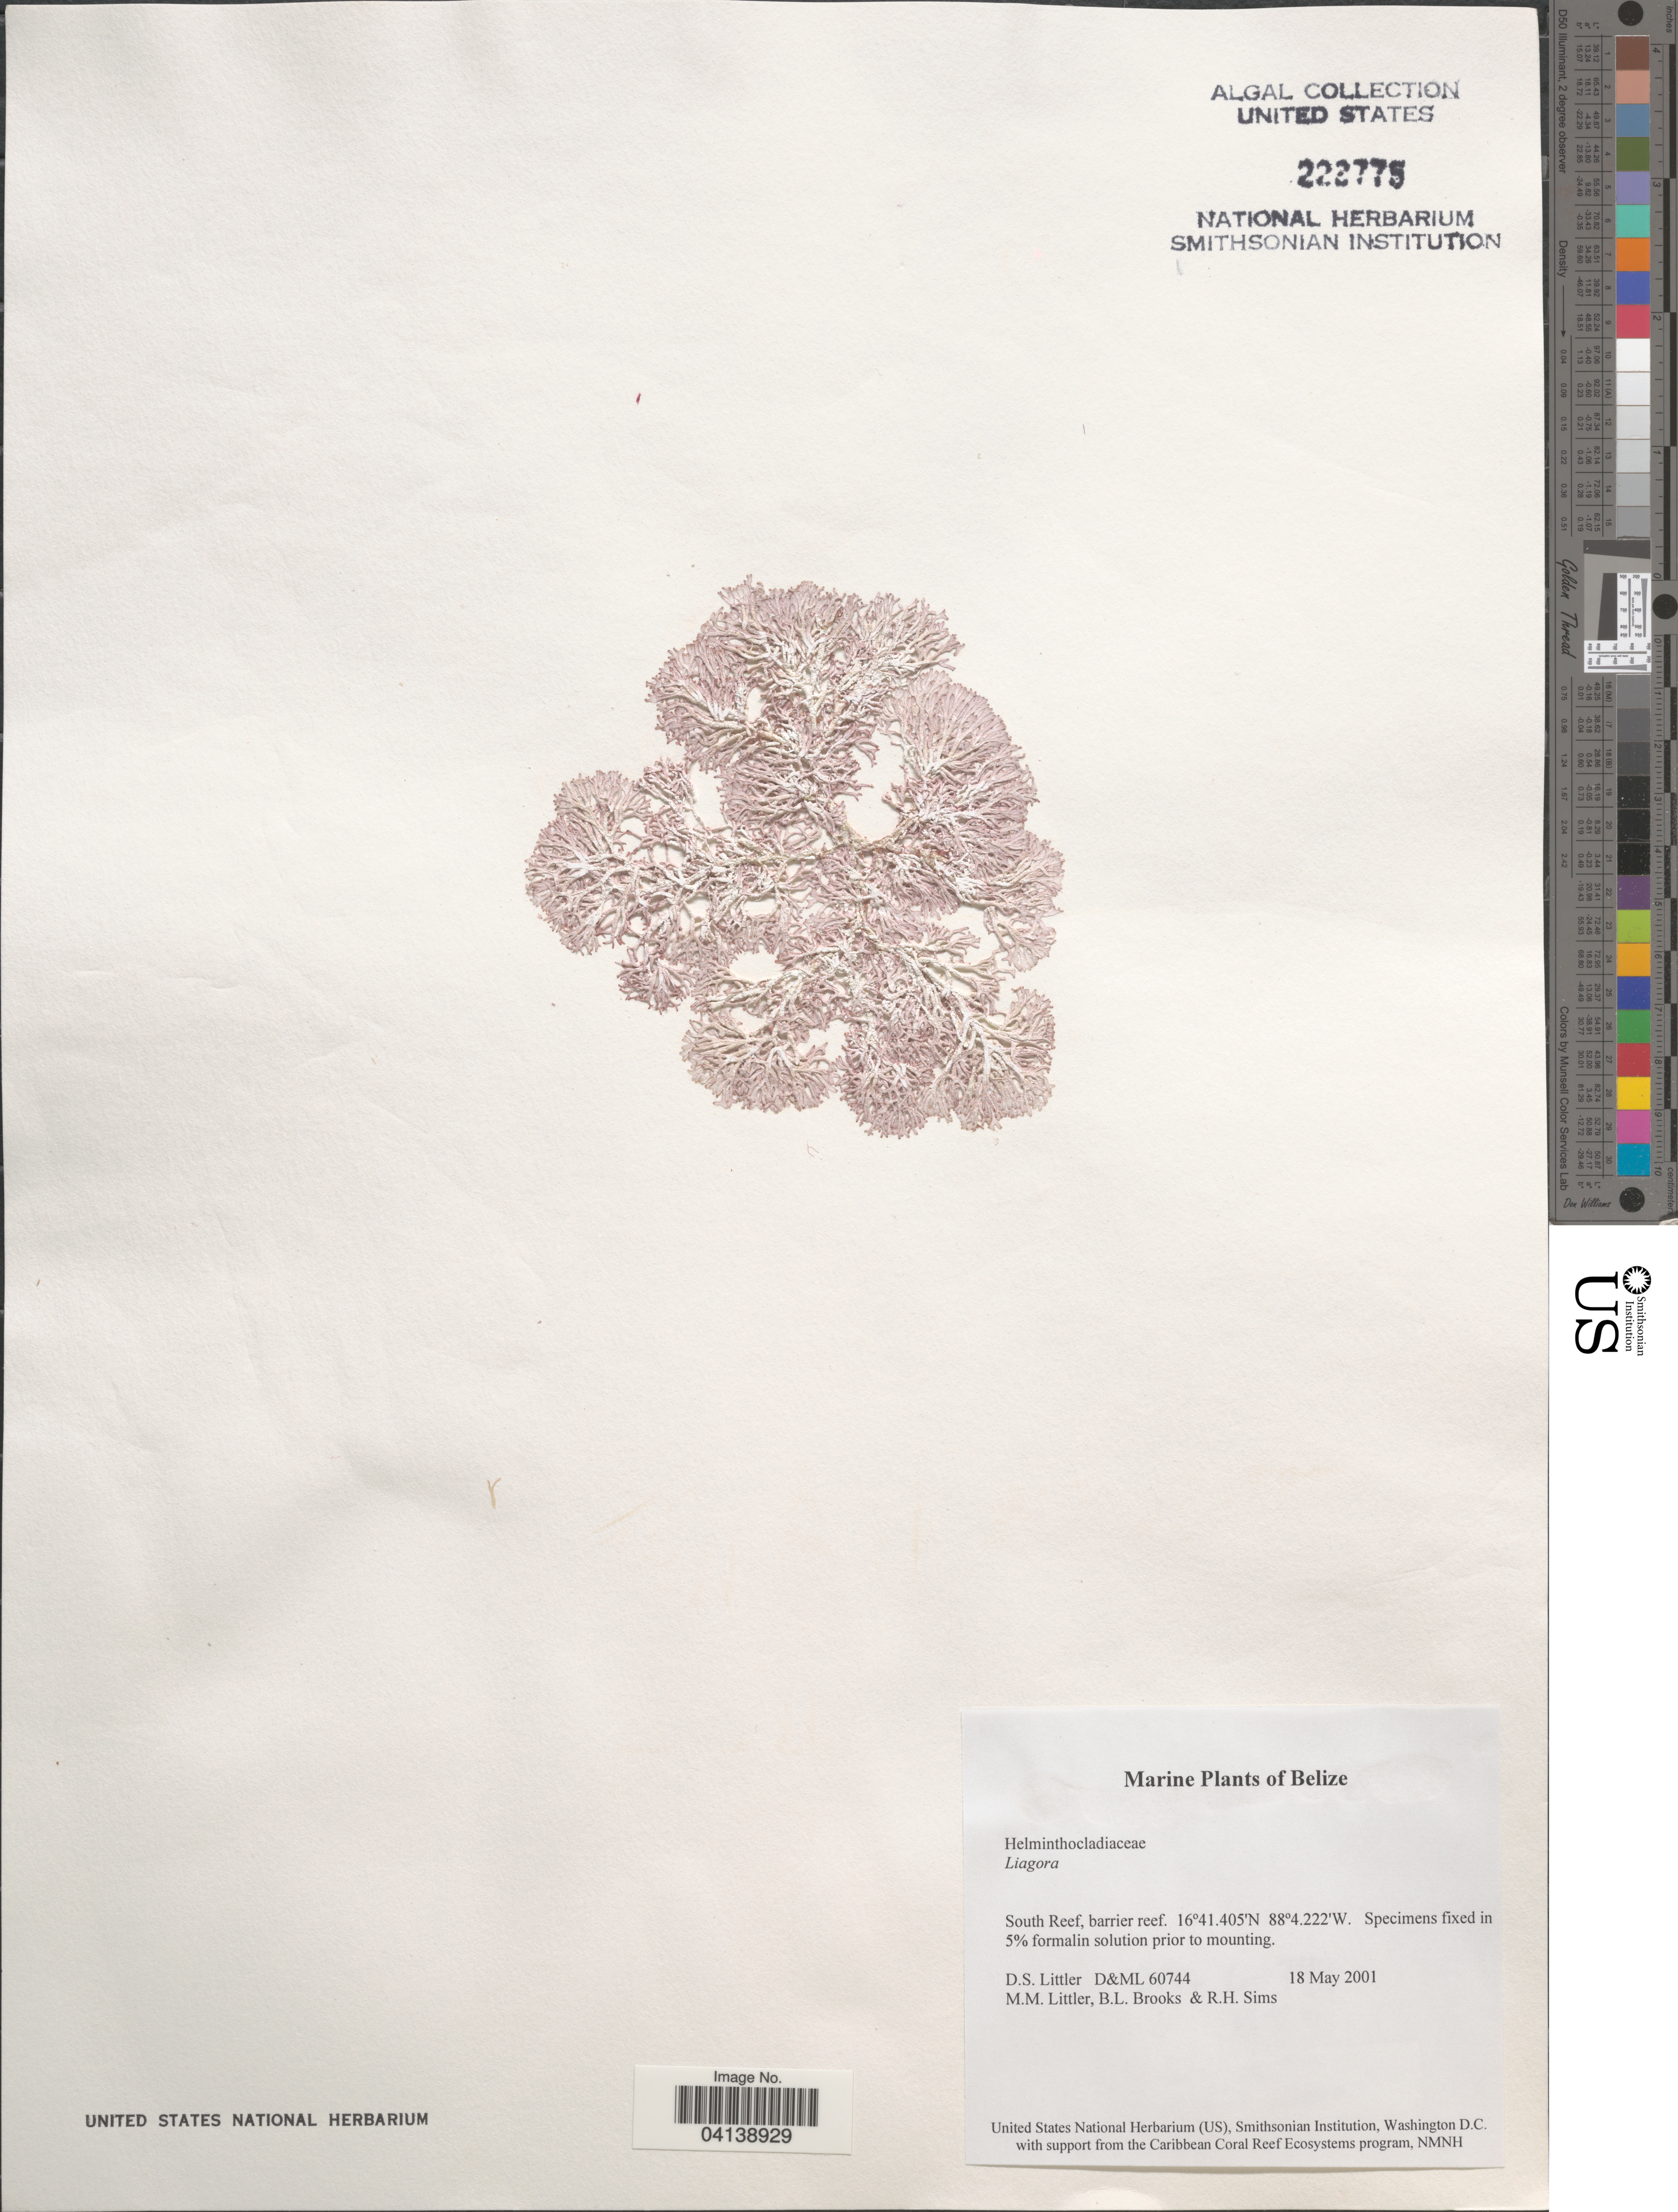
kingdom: Plantae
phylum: Rhodophyta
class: Florideophyceae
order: Nemaliales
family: Liagoraceae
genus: Liagora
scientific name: Liagora sp.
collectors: D. S. Littler, B. Brooks & R. H. Sims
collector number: D&ML 60744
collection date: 2001-05-18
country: Belize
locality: South Reef, barrier reef.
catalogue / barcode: US 222775